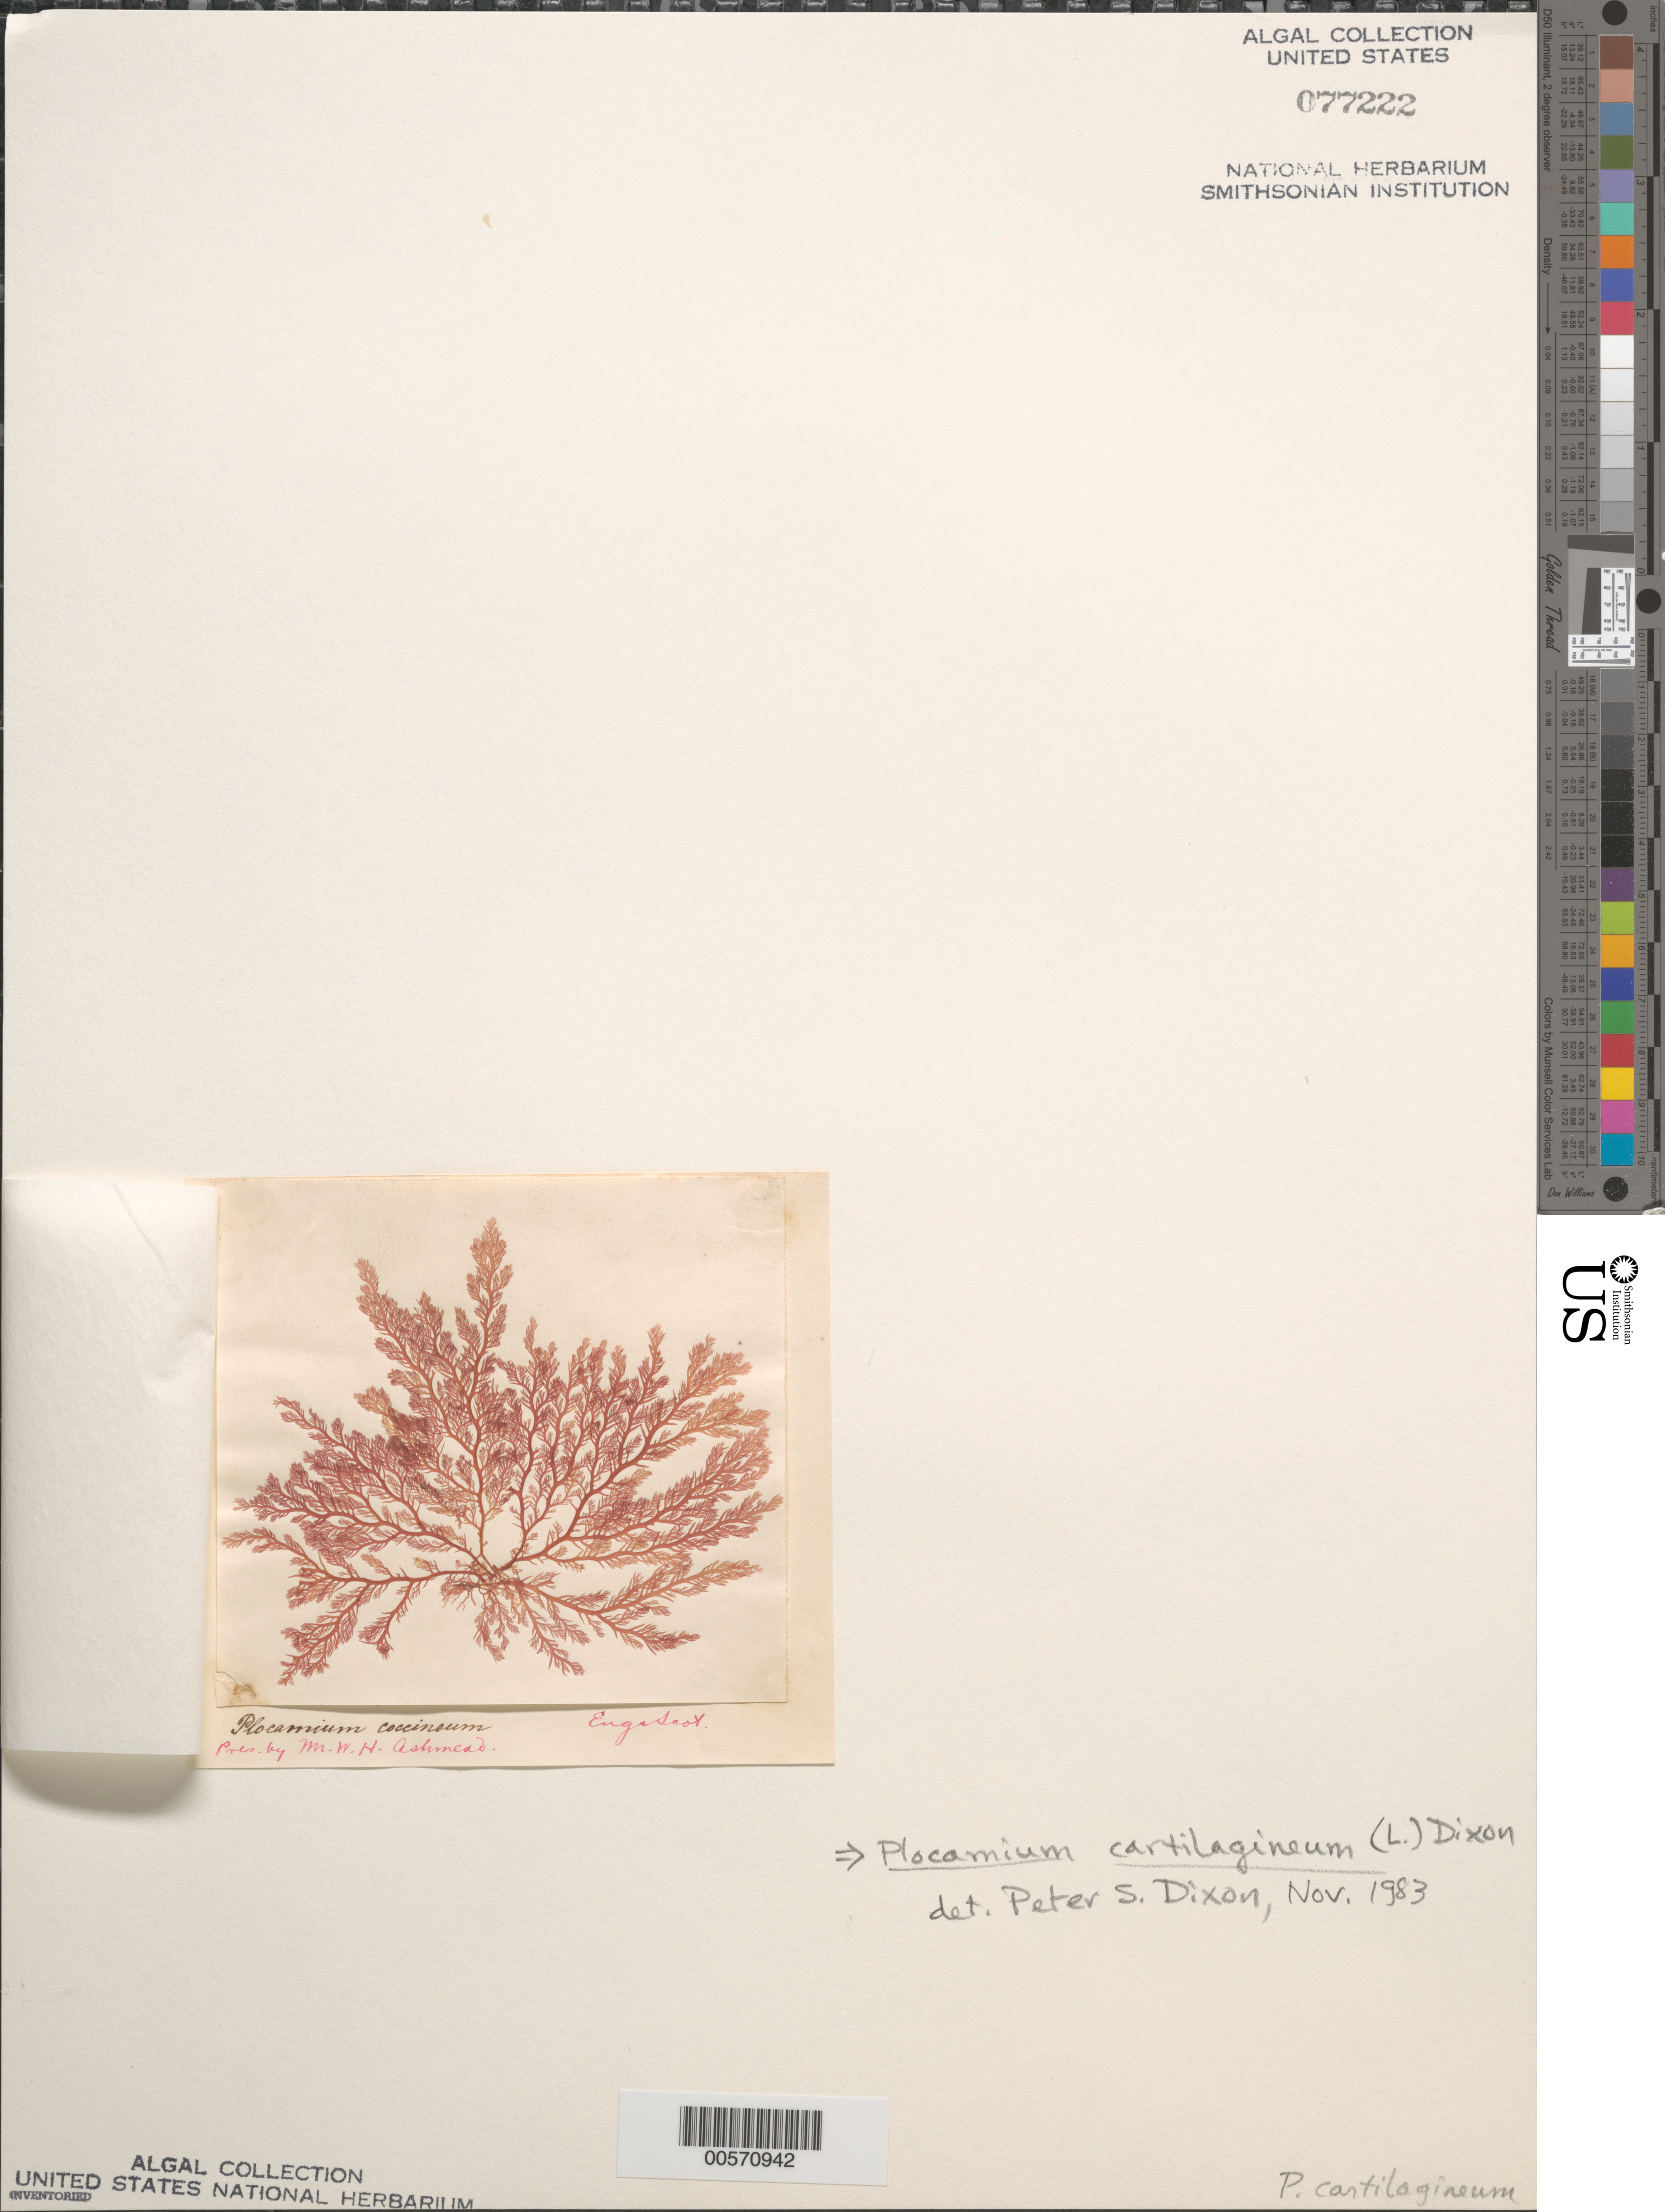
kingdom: Plantae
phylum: Rhodophyta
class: Florideophyceae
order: Plocamiales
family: Plocamiaceae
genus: Plocamium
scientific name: Plocamium cartilagineum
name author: (L.) P.S. Dixon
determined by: Dixon, P. S.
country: United Kingdom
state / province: England / Scotland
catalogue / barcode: US 77222